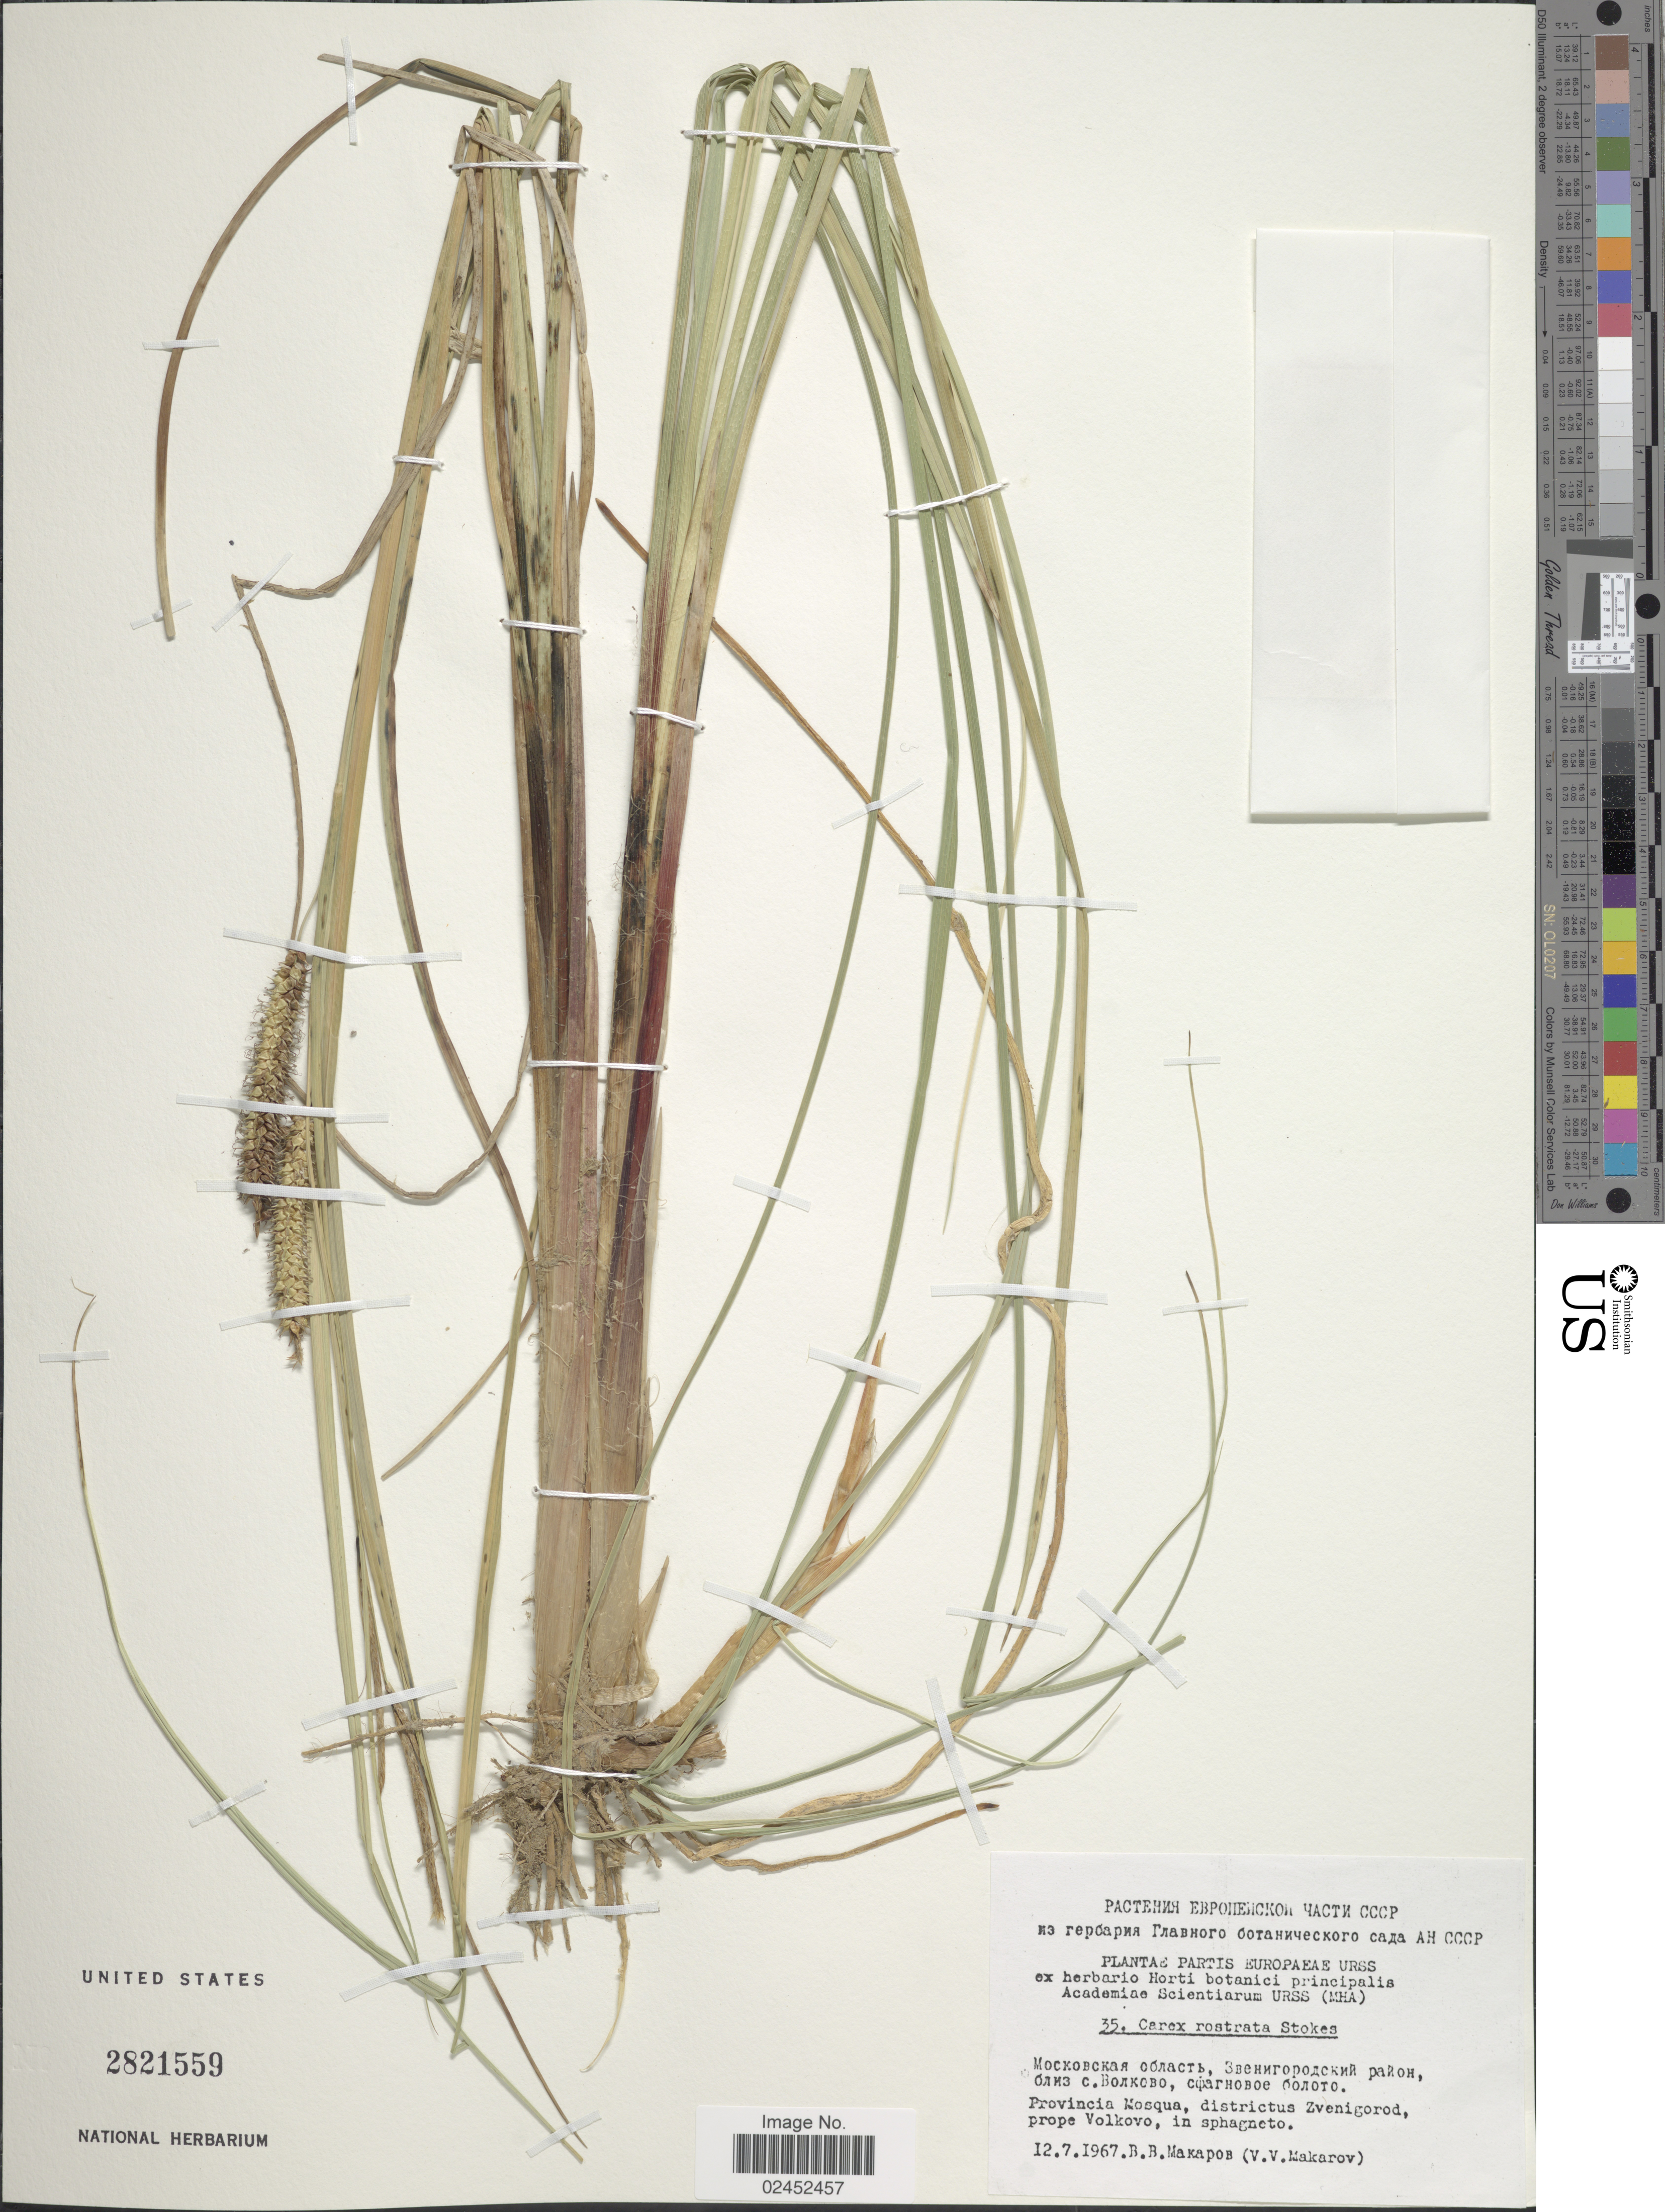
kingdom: Plantae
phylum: Tracheophyta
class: Liliopsida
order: Poales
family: Cyperaceae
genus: Carex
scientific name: Carex rostrata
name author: Stokes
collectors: V. Makarov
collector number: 35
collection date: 1967-07-12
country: Russian Federation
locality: Provincia Mosqua, districtus Zvenigorod, prope Volkovo, in sphagneto.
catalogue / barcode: US 2821559